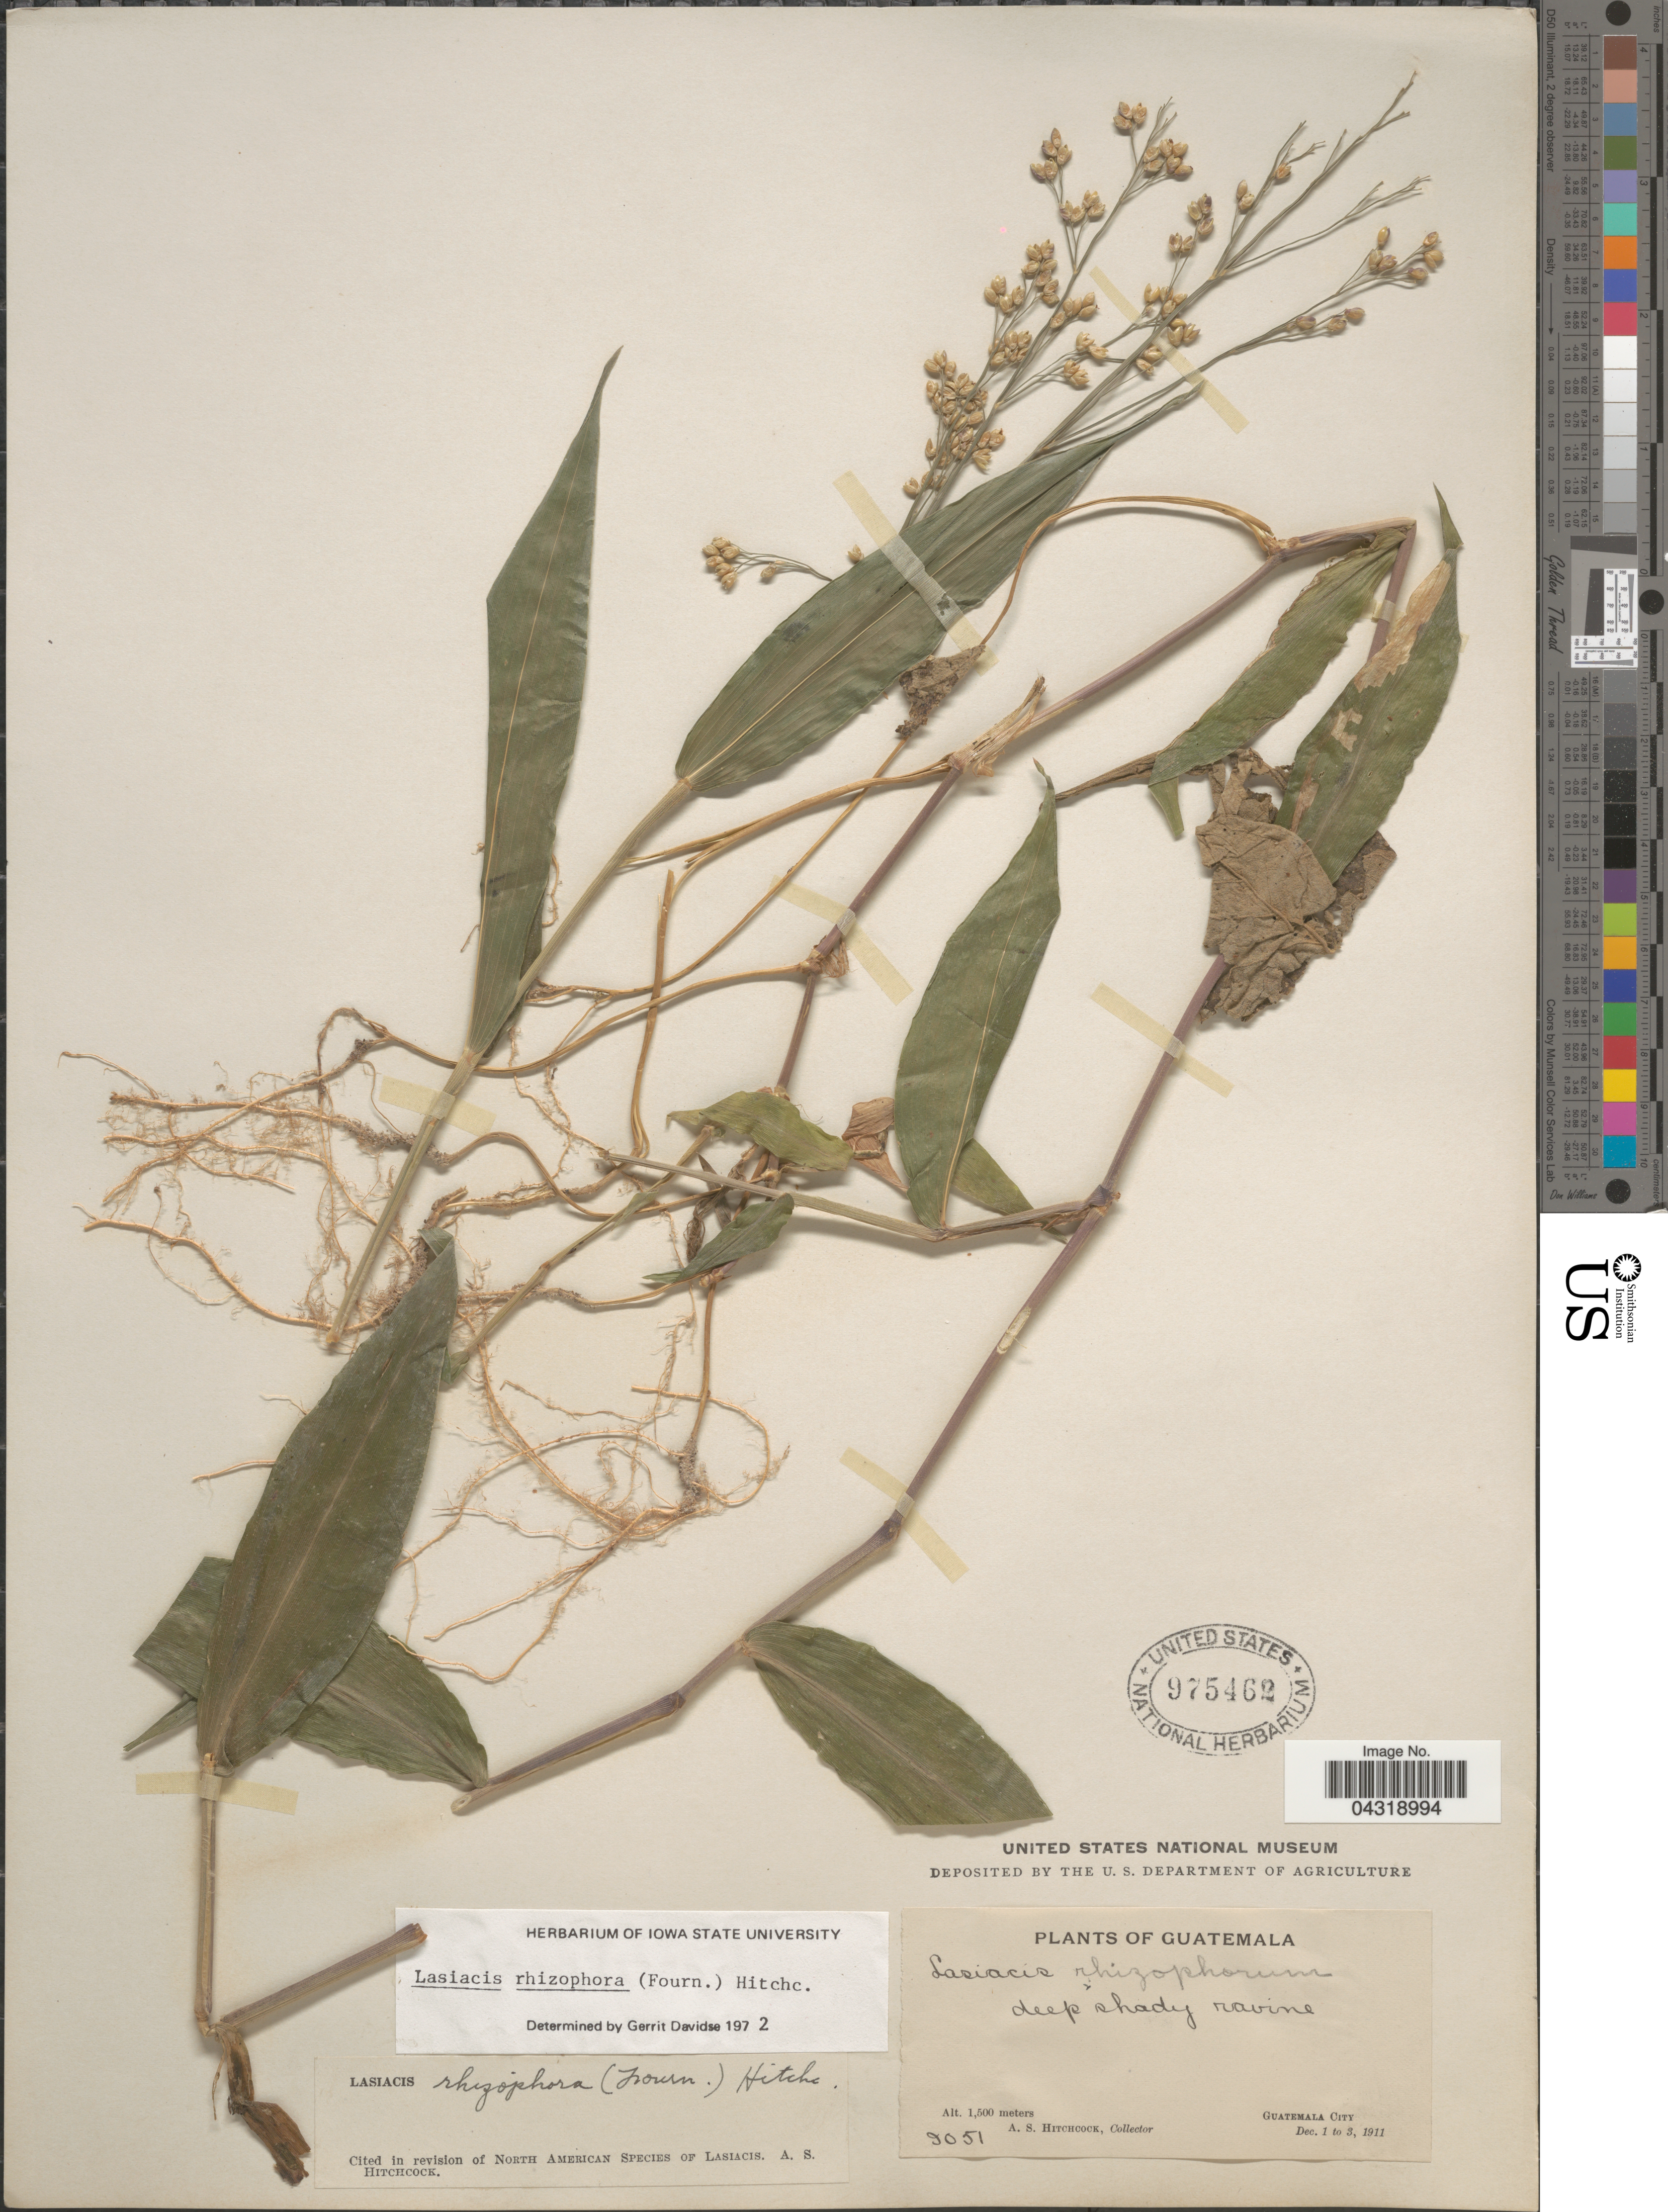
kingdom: Plantae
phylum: Tracheophyta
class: Liliopsida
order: Poales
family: Poaceae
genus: Lasiacis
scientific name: Lasiacis rhizophora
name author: (E. Fourn.) Hitchc.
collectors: A. S. Hitchcock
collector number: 9051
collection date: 1911-12-01/1911-12-03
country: Guatemala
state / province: Guatemala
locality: Deep shady ravine. Guatemala City.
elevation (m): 1500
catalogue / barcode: US 975462